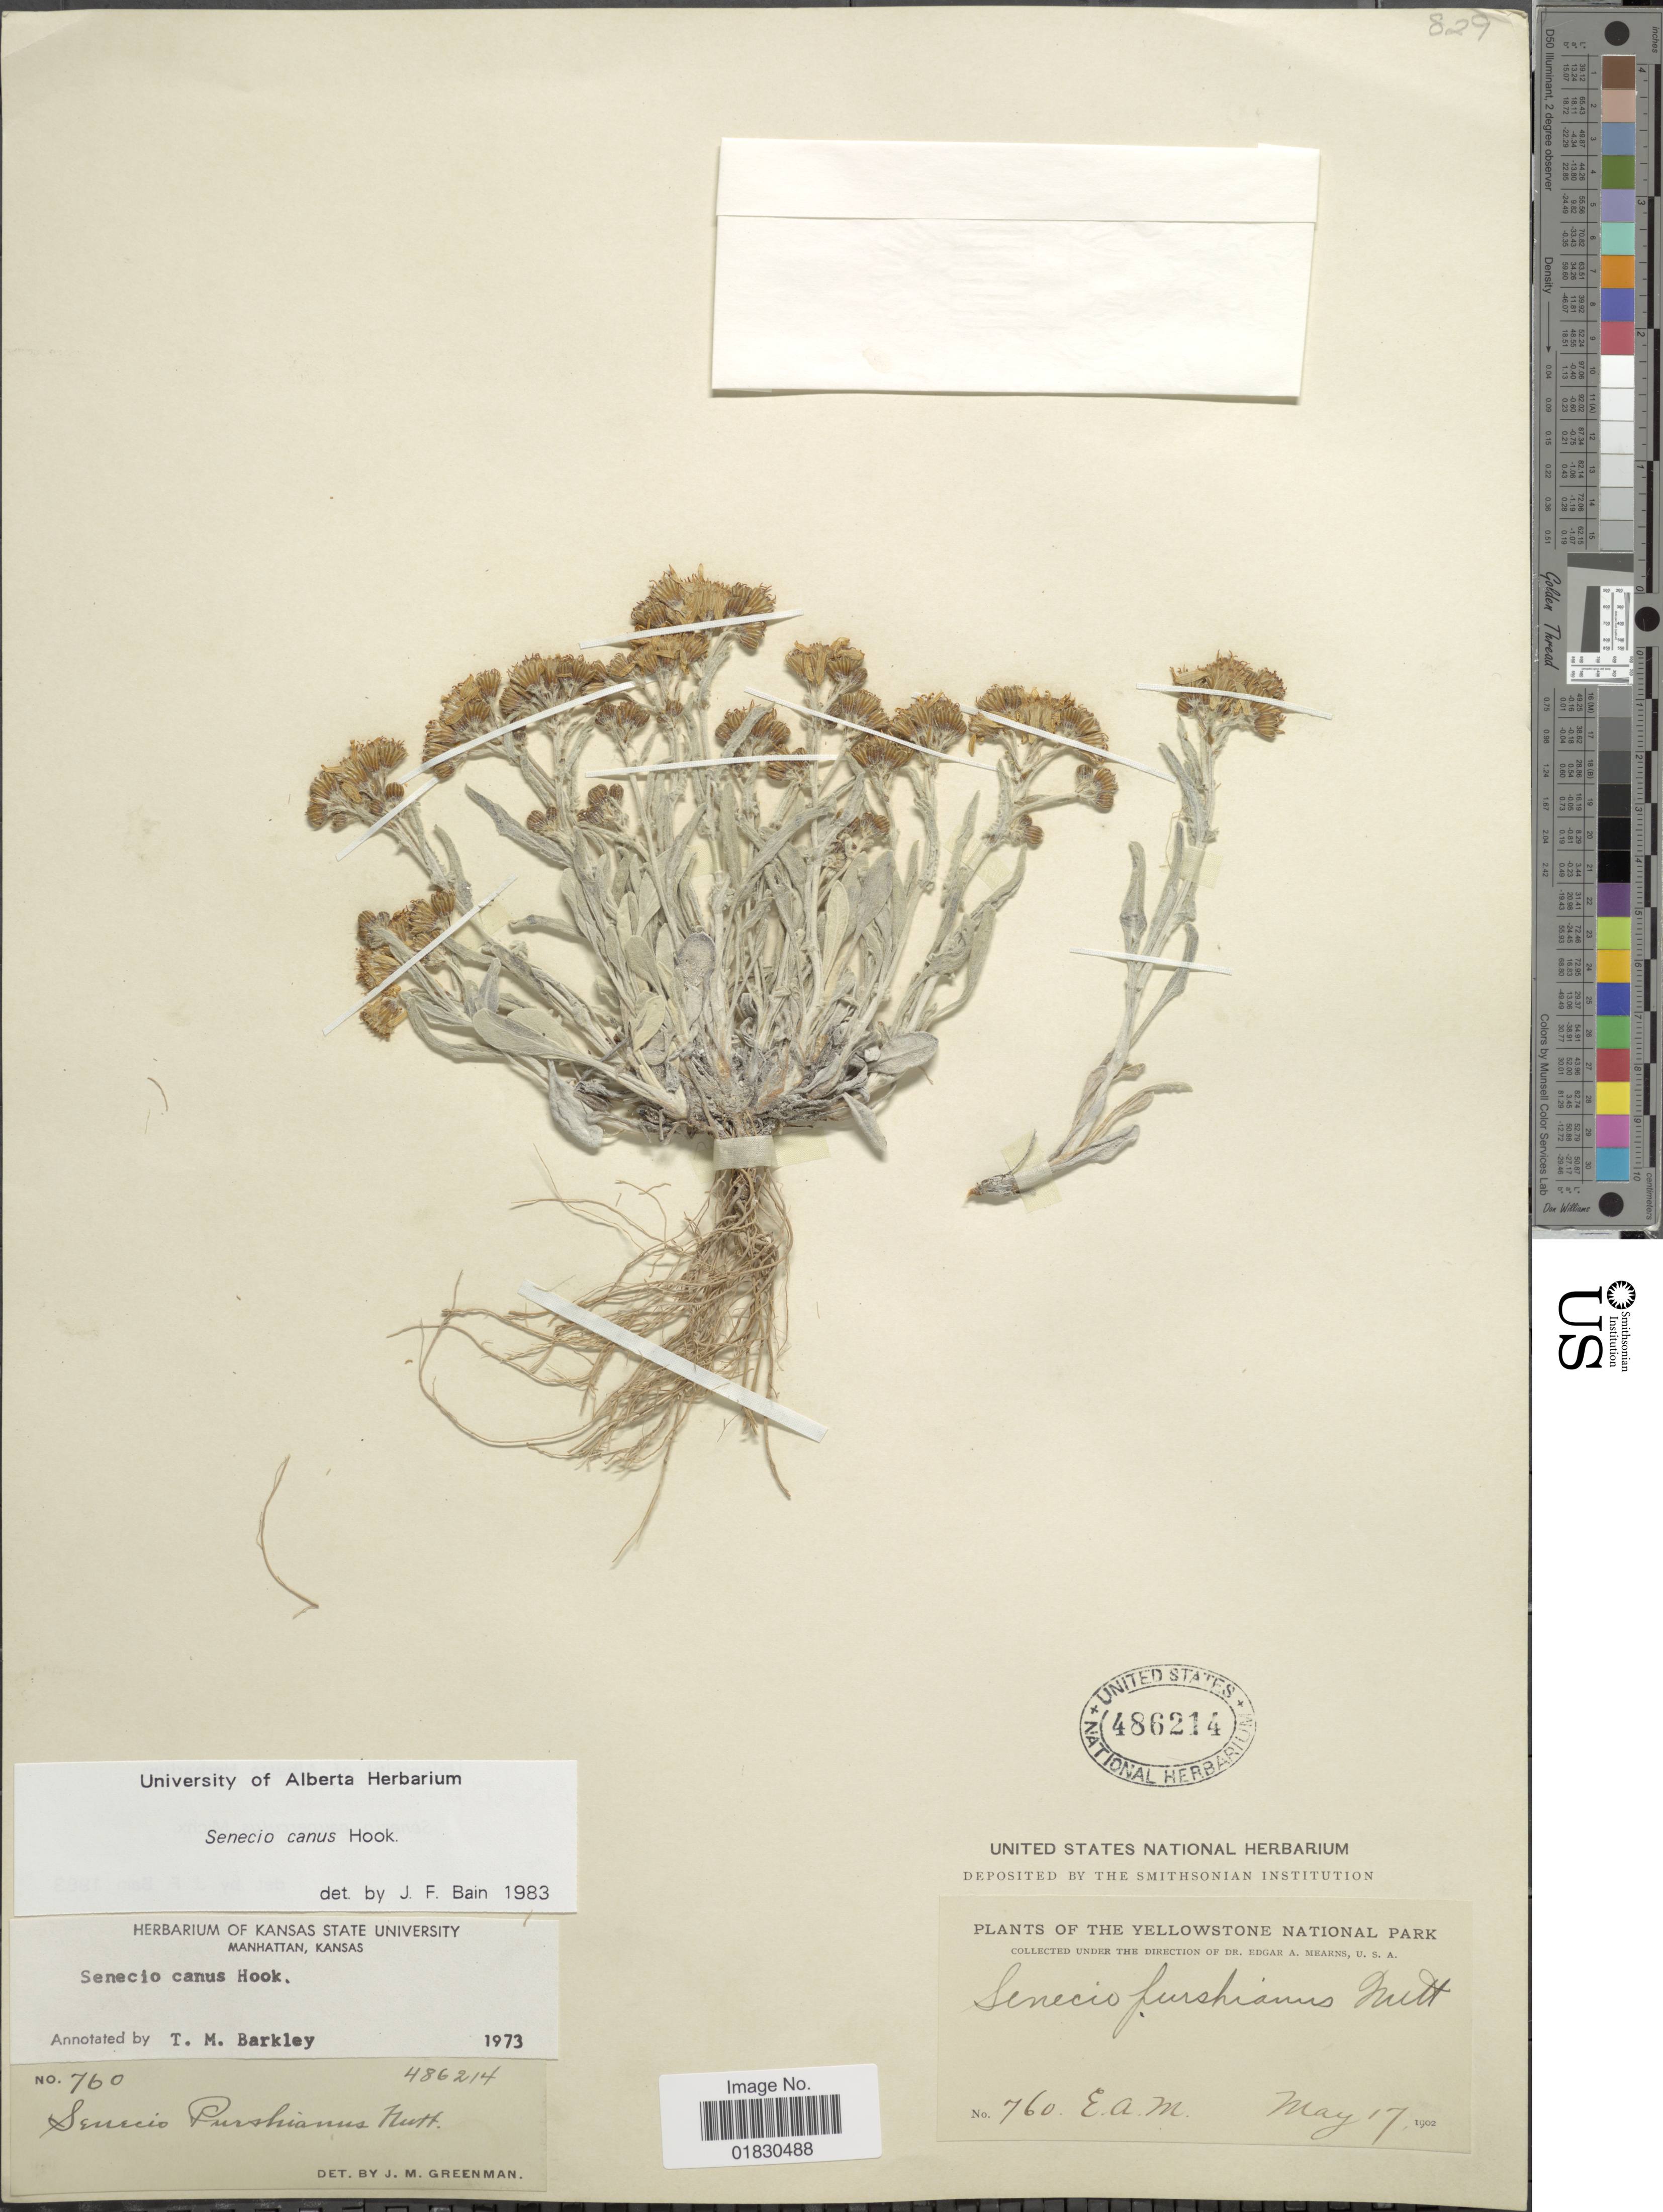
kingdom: Plantae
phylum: Tracheophyta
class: Magnoliopsida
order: Asterales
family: Asteraceae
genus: Packera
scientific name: Packera cana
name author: (Hook.) W.A. Weber & Á. Löve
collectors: E. A. Mearns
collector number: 760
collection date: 1902-05-17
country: United States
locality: The Yellowstone National Park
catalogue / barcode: US 486214